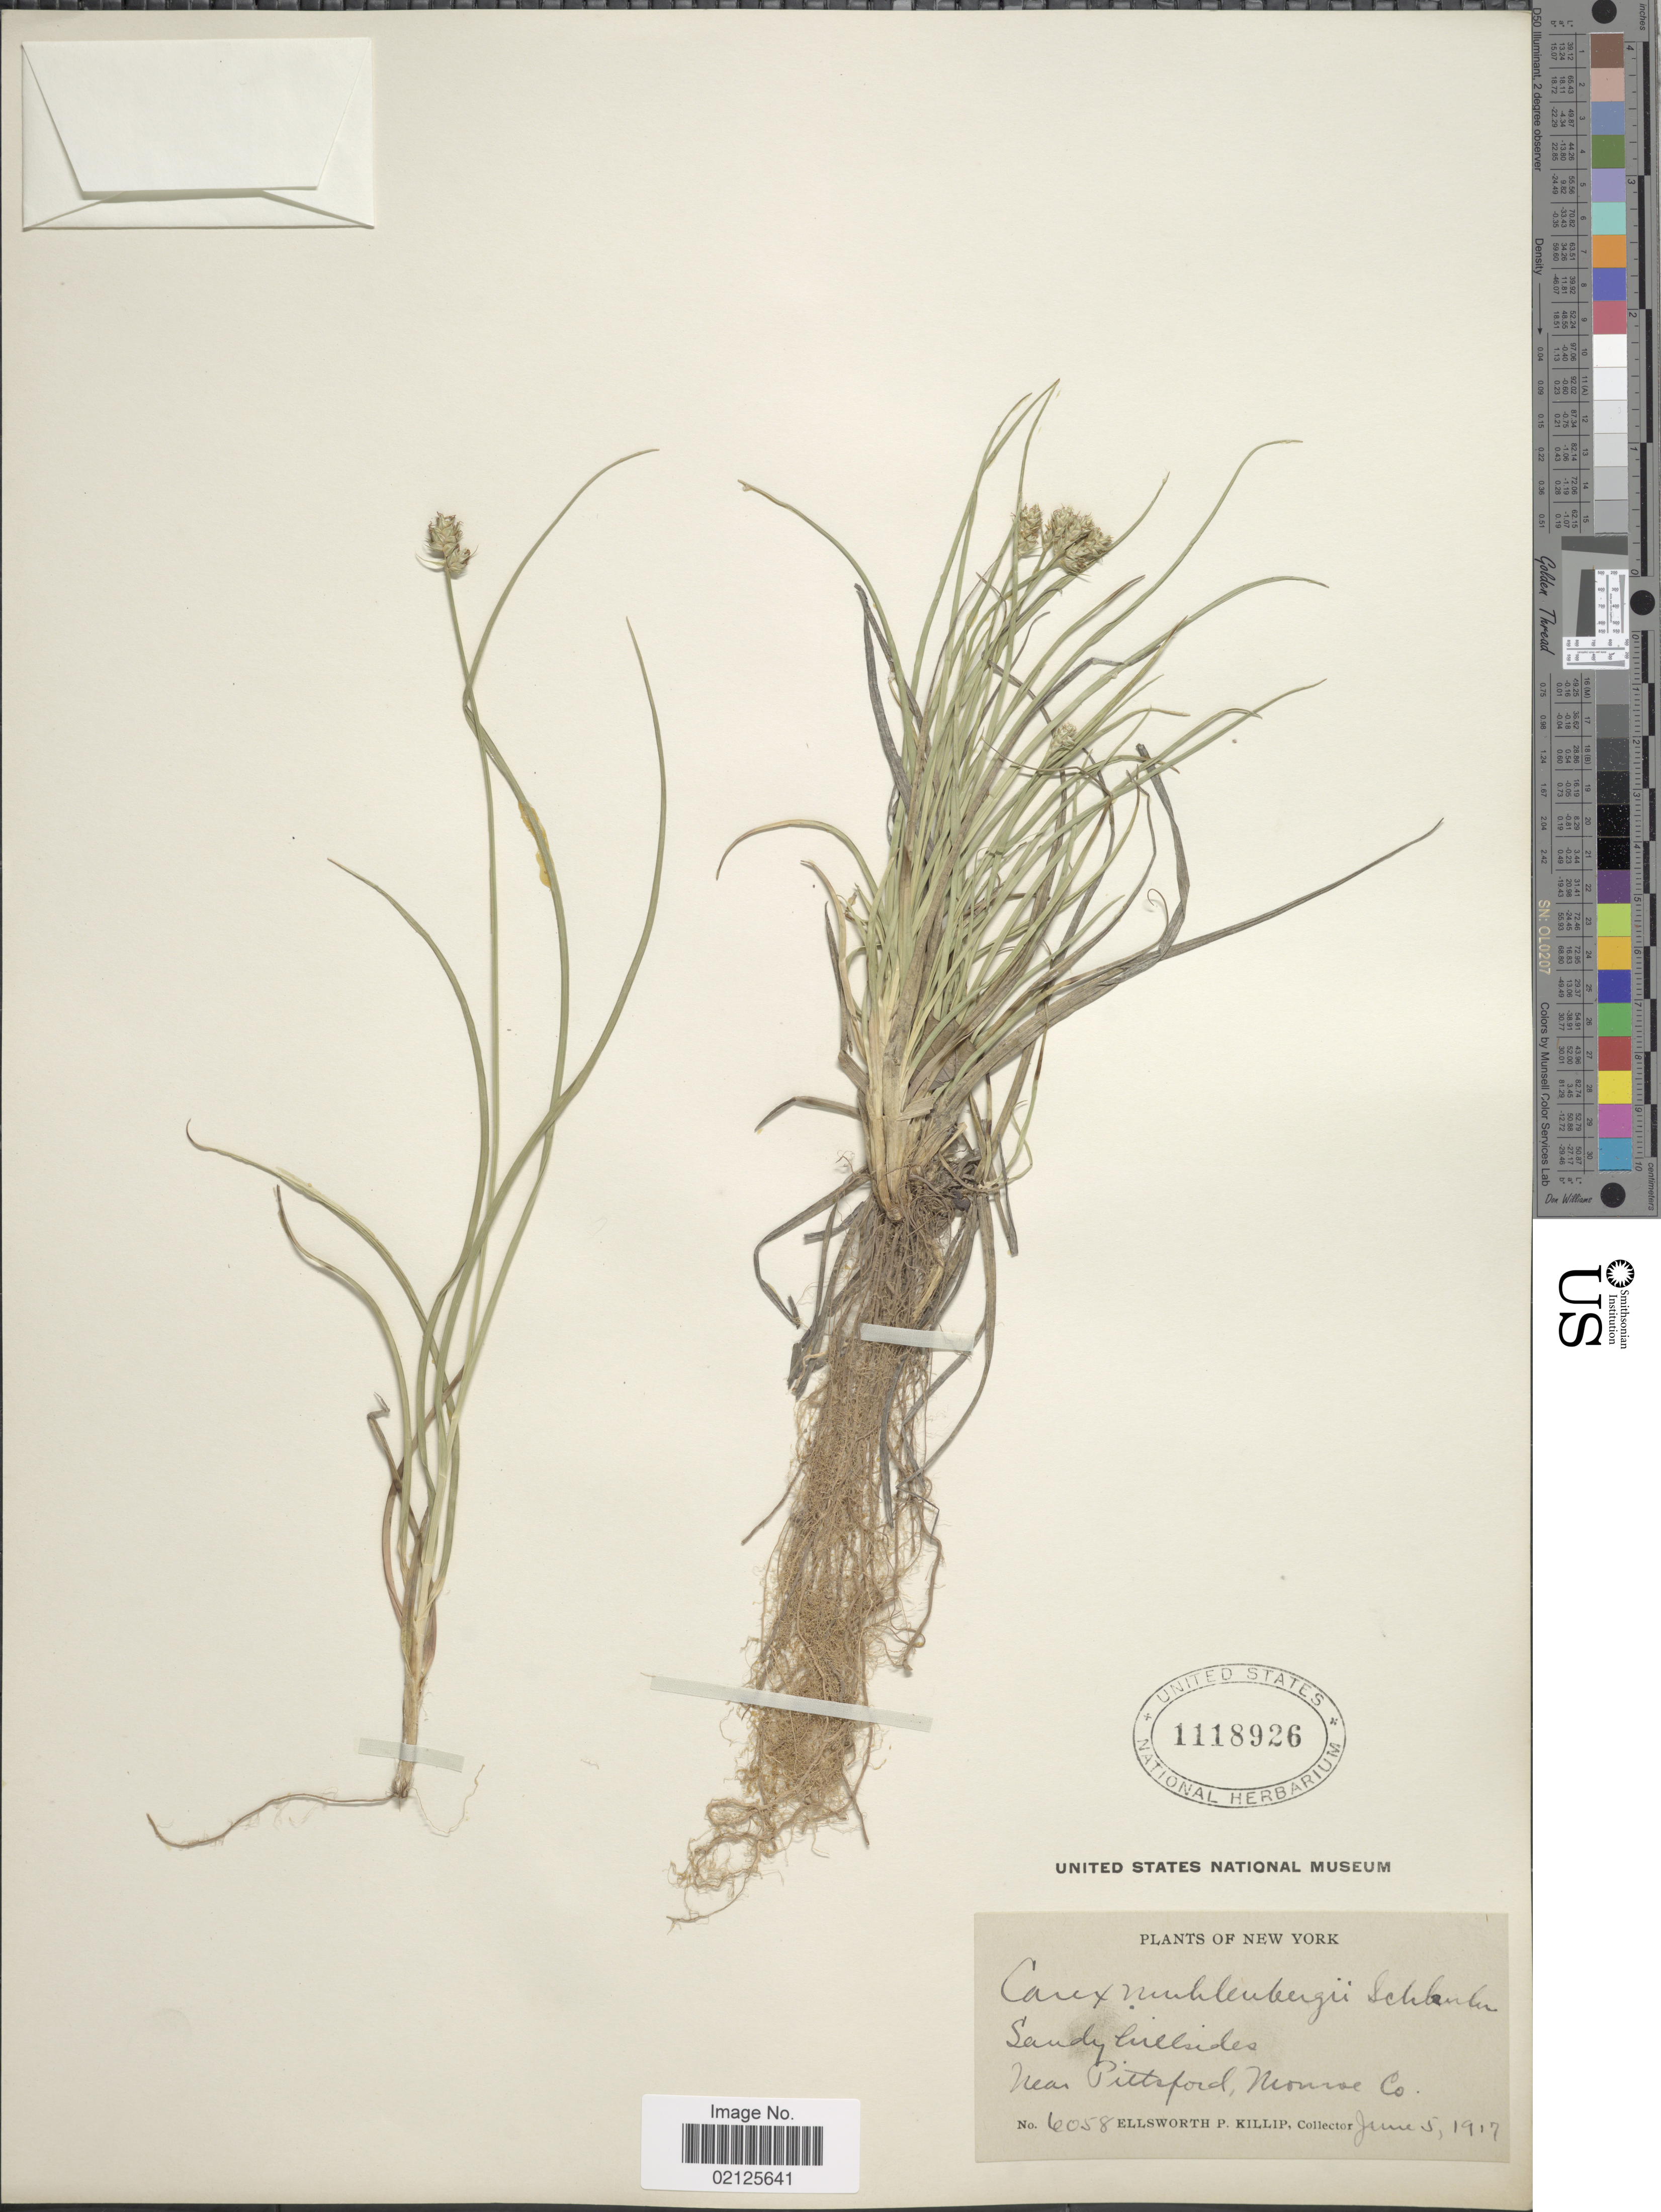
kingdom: Plantae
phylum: Tracheophyta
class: Liliopsida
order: Poales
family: Cyperaceae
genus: Carex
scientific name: Carex muehlenbergii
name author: Willd.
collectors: E. P. Killip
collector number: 6058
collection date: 1917-06-05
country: United States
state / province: New York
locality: Sandy hillsides, Near Pittsford, Monroe Co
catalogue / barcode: US 1118926